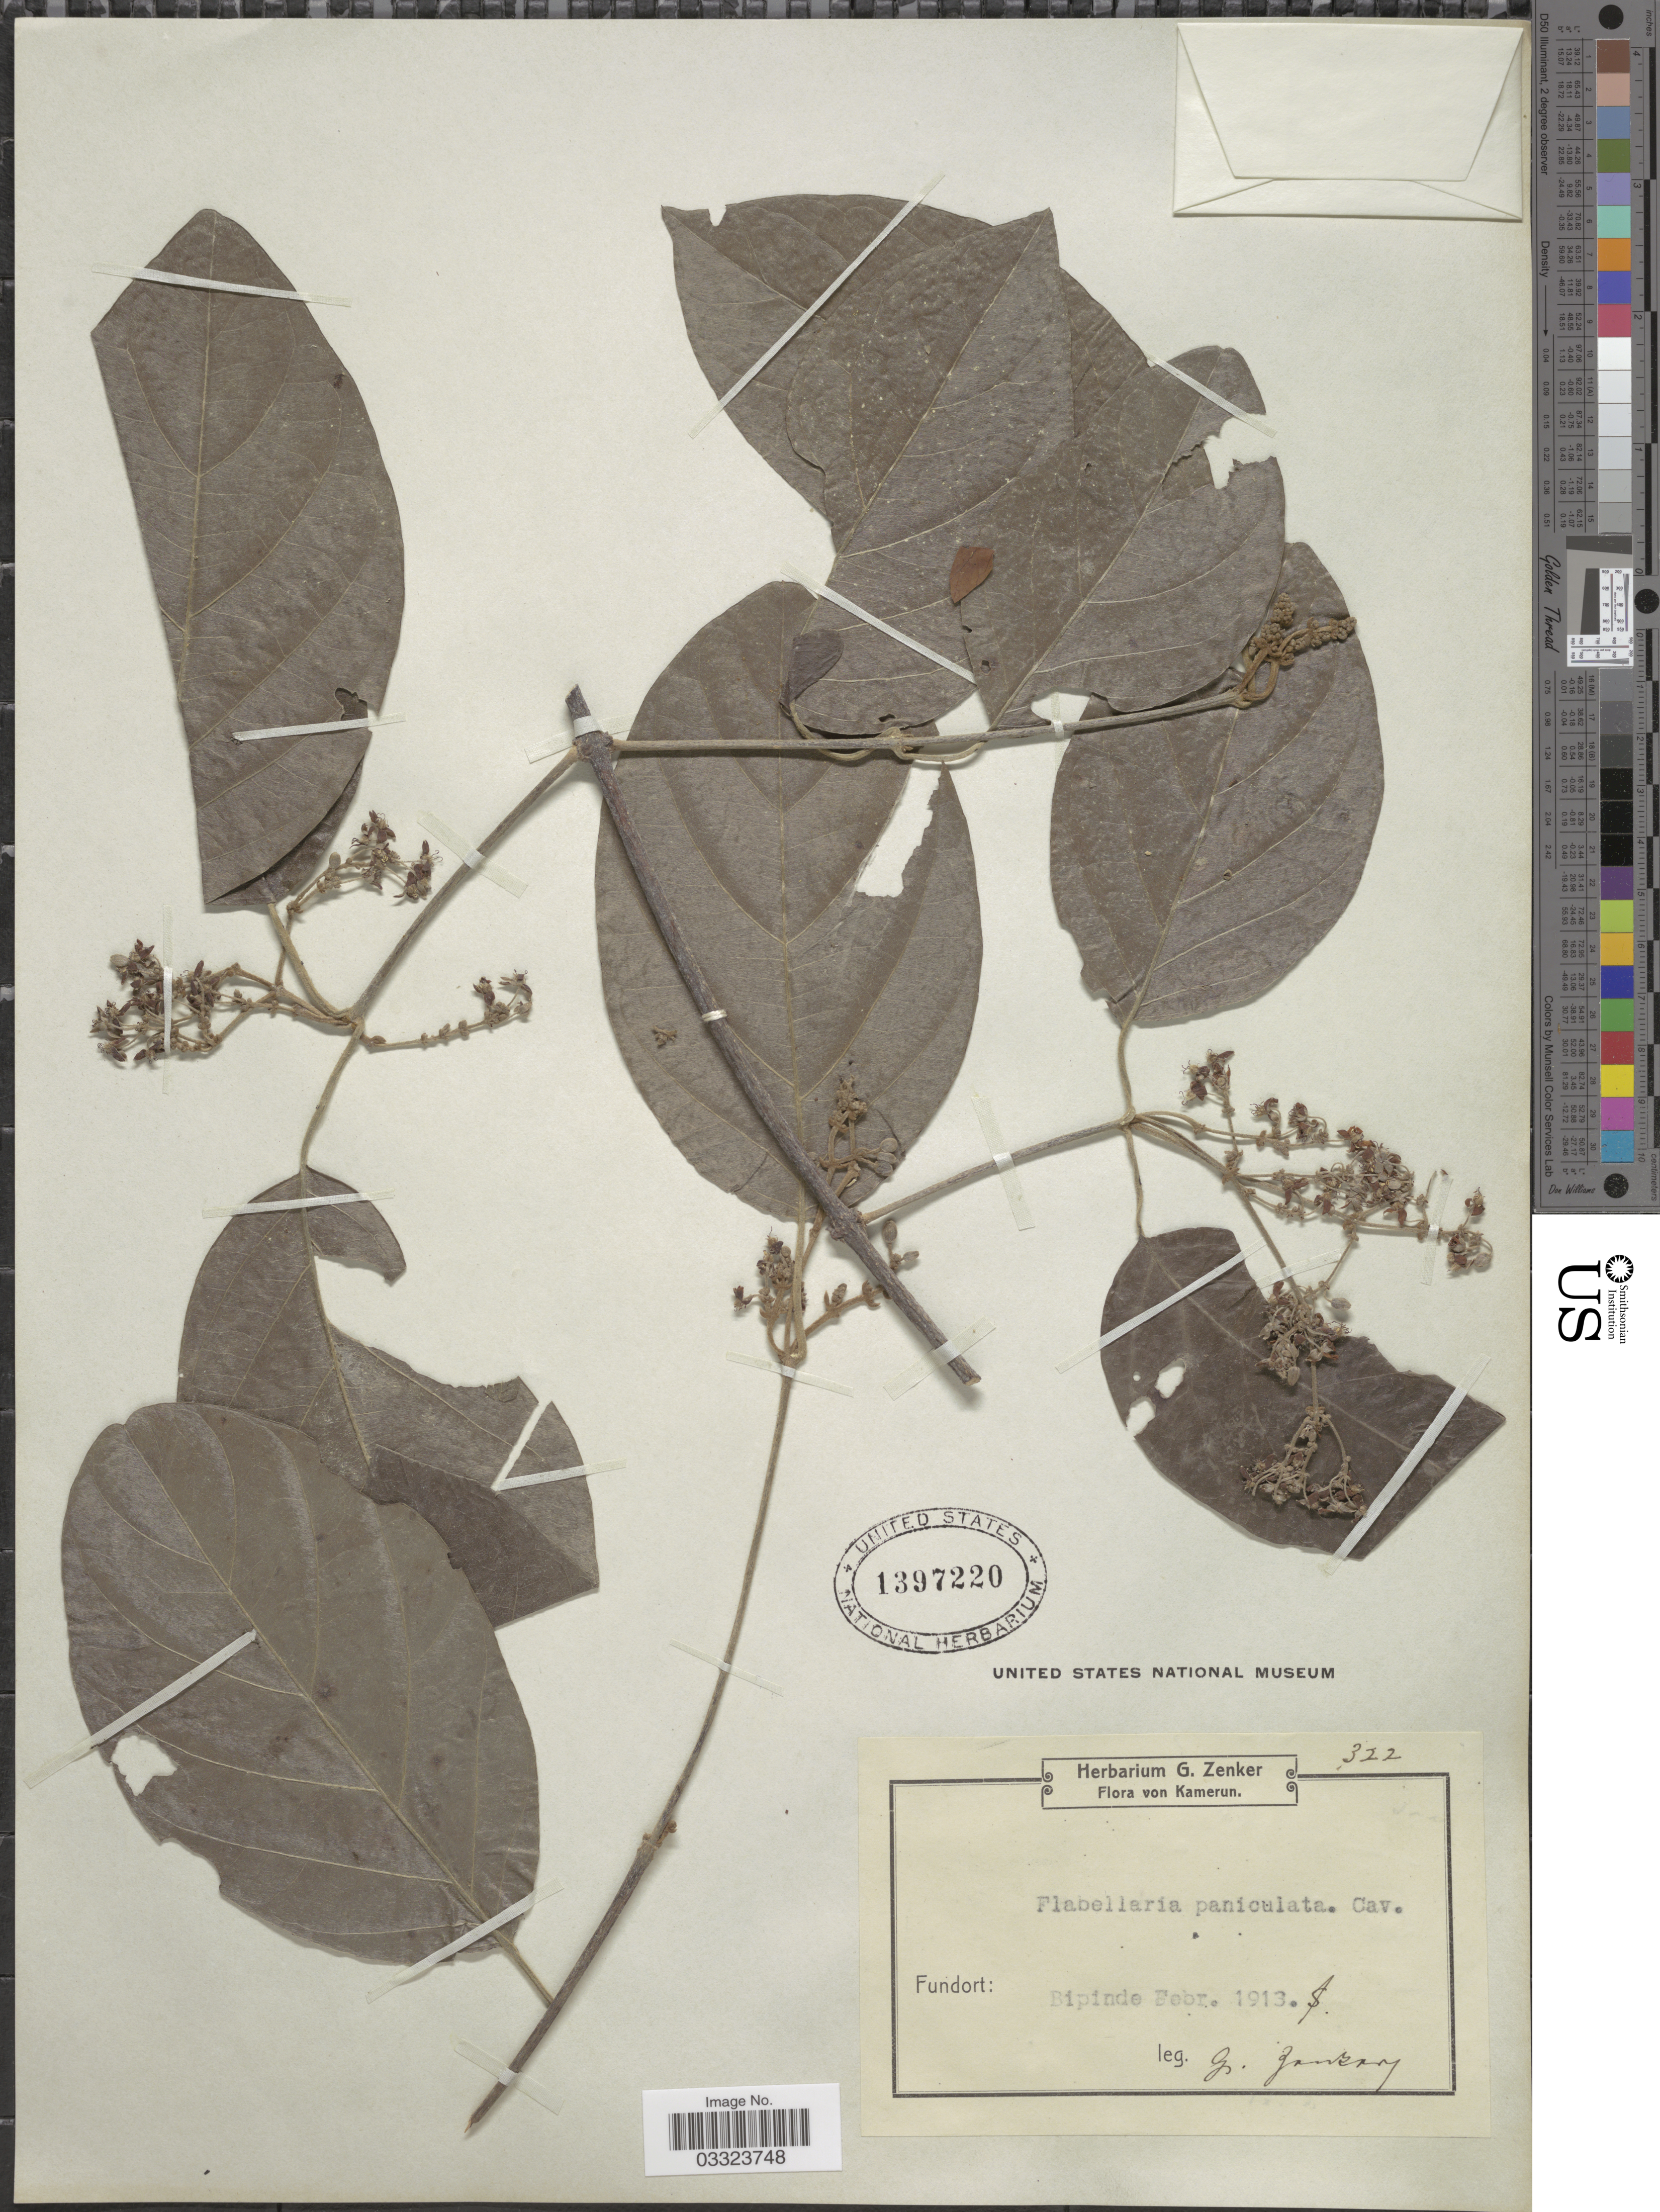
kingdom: Plantae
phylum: Tracheophyta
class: Magnoliopsida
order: Malpighiales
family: Malpighiaceae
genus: Flabellaria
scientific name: Flabellaria paniculata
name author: Cav.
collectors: G. A. Zenker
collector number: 322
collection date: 1913-02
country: Cameroon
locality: Kamerun. Fundort: Bipinde.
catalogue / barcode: US 1397220